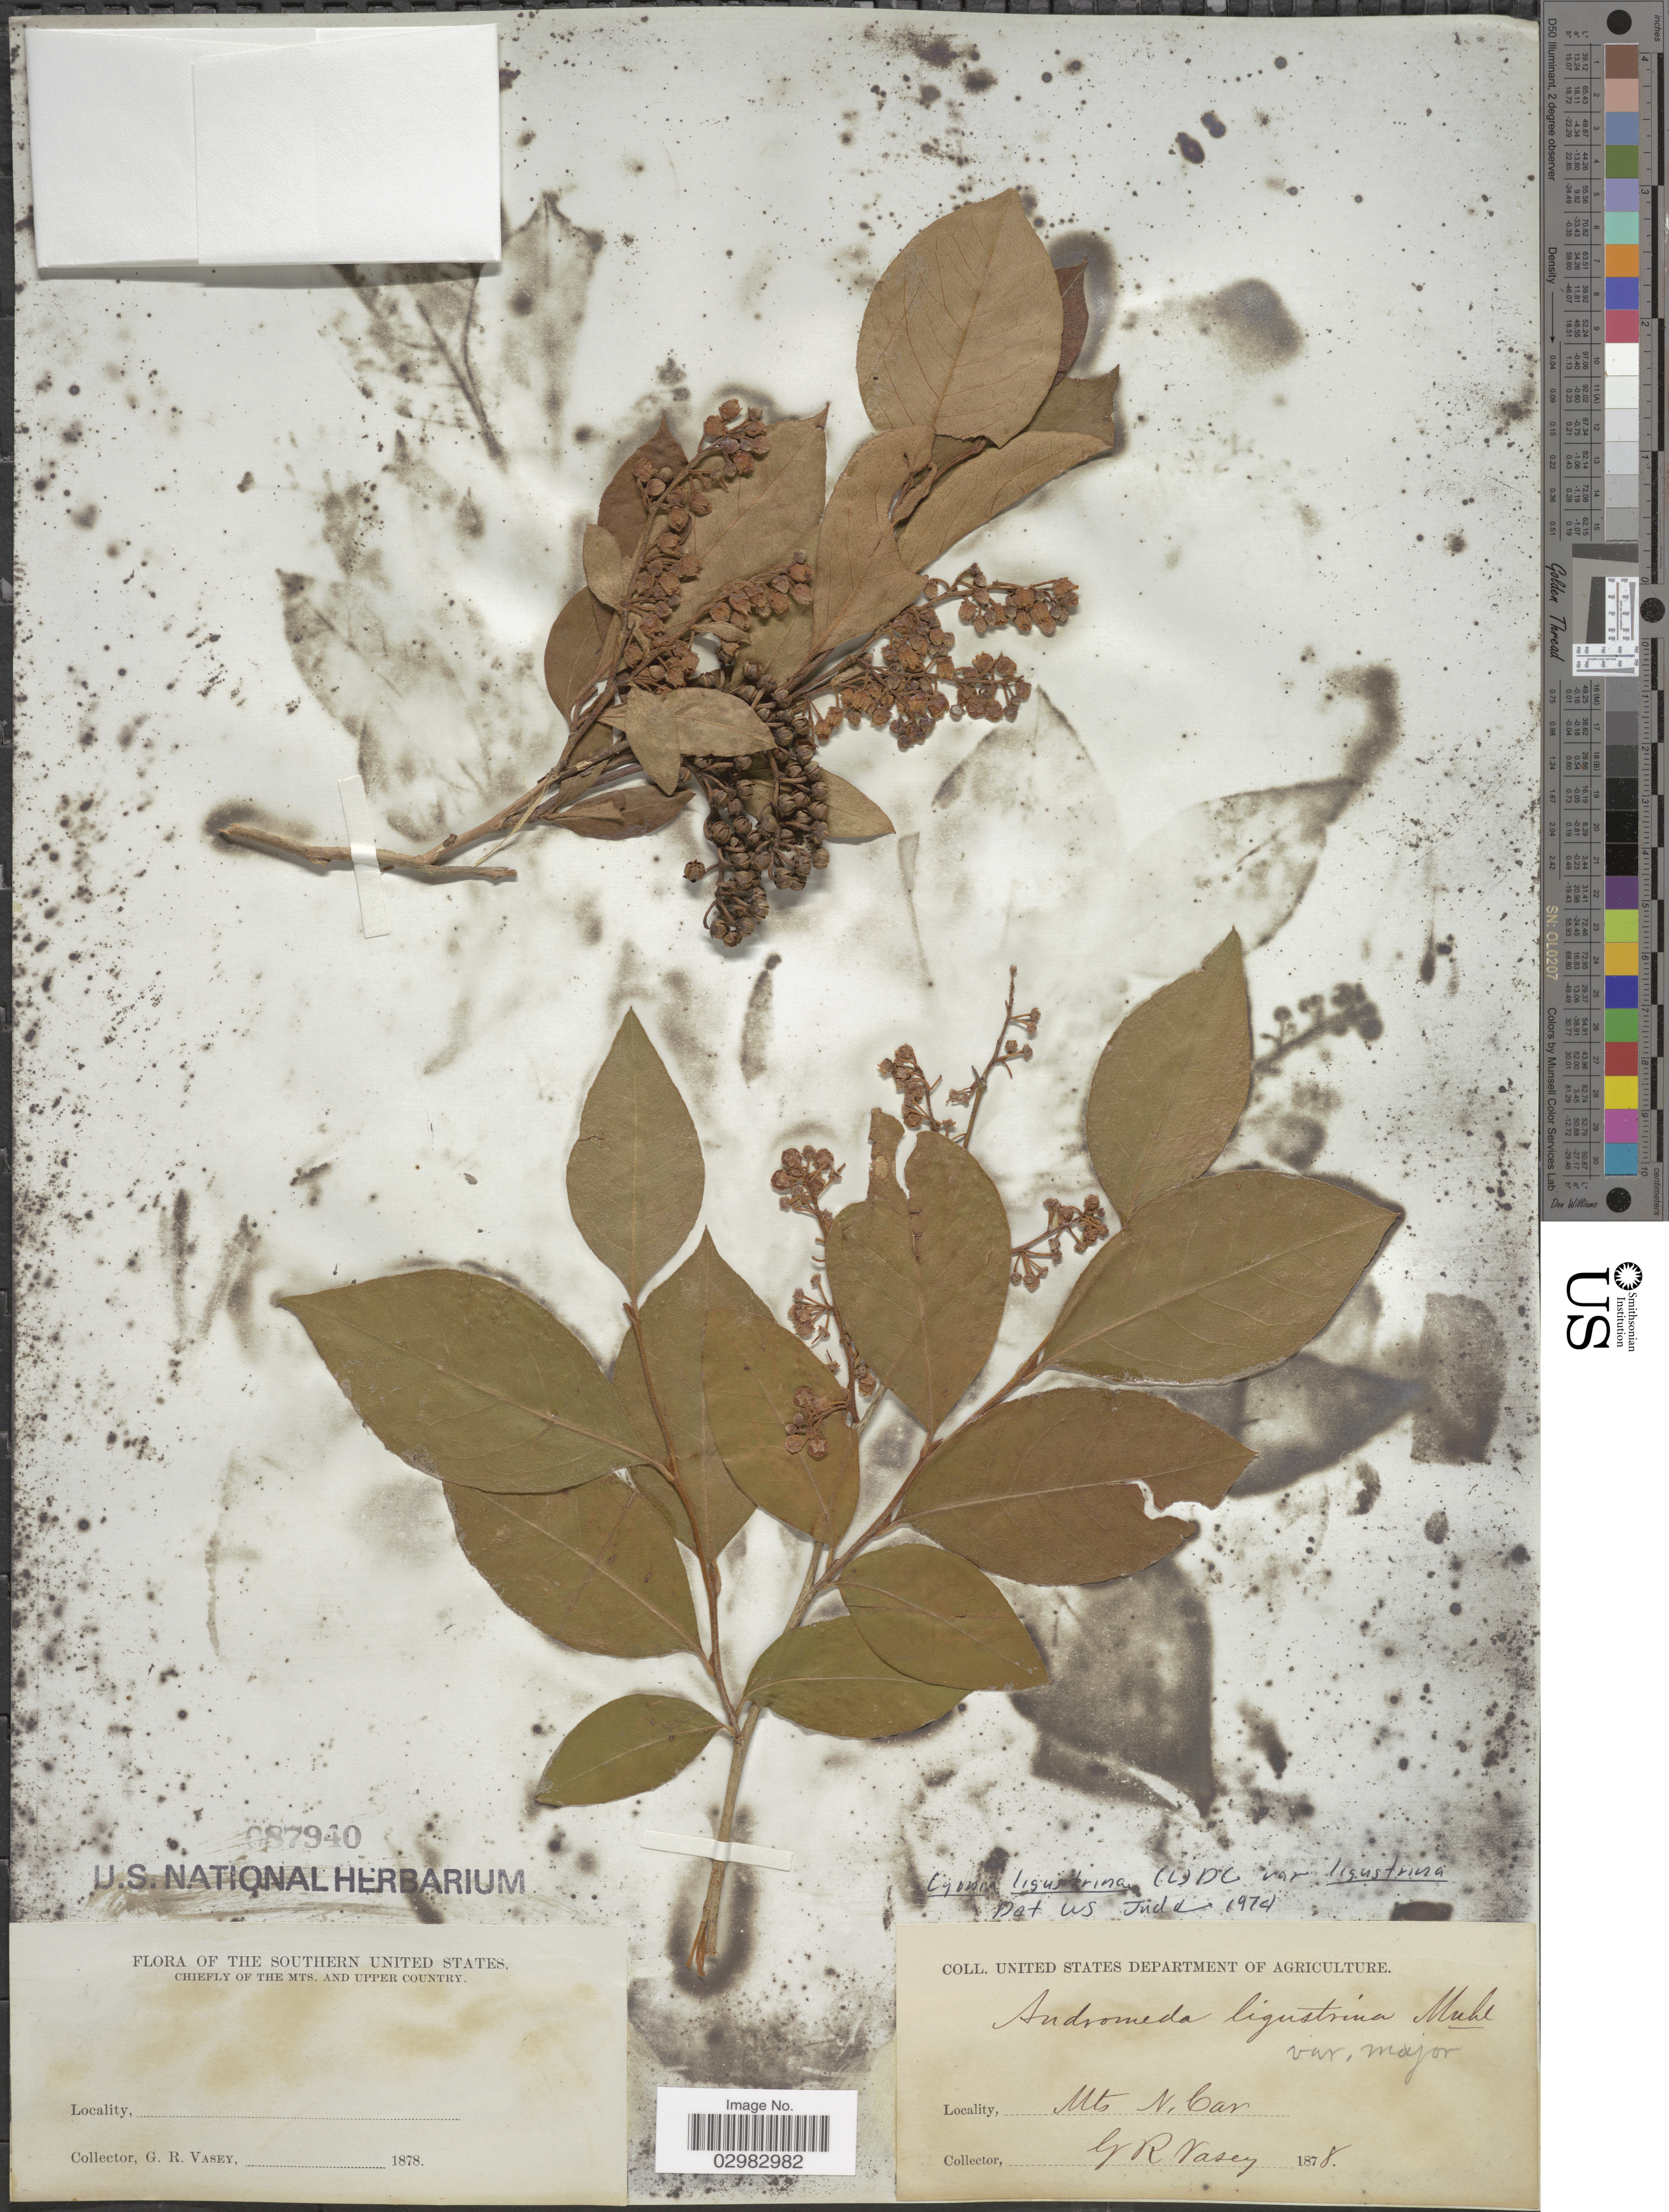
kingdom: Plantae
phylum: Tracheophyta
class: Magnoliopsida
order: Ericales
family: Ericaceae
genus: Lyonia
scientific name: Lyonia ligustrina var. ligustrina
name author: (L.) DC.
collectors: G. R. Vasey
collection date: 1878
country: United States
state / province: North Carolina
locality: Southern United States, Chiefly on the Mts. and Upper Country, Mts N. Car.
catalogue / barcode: US 87940